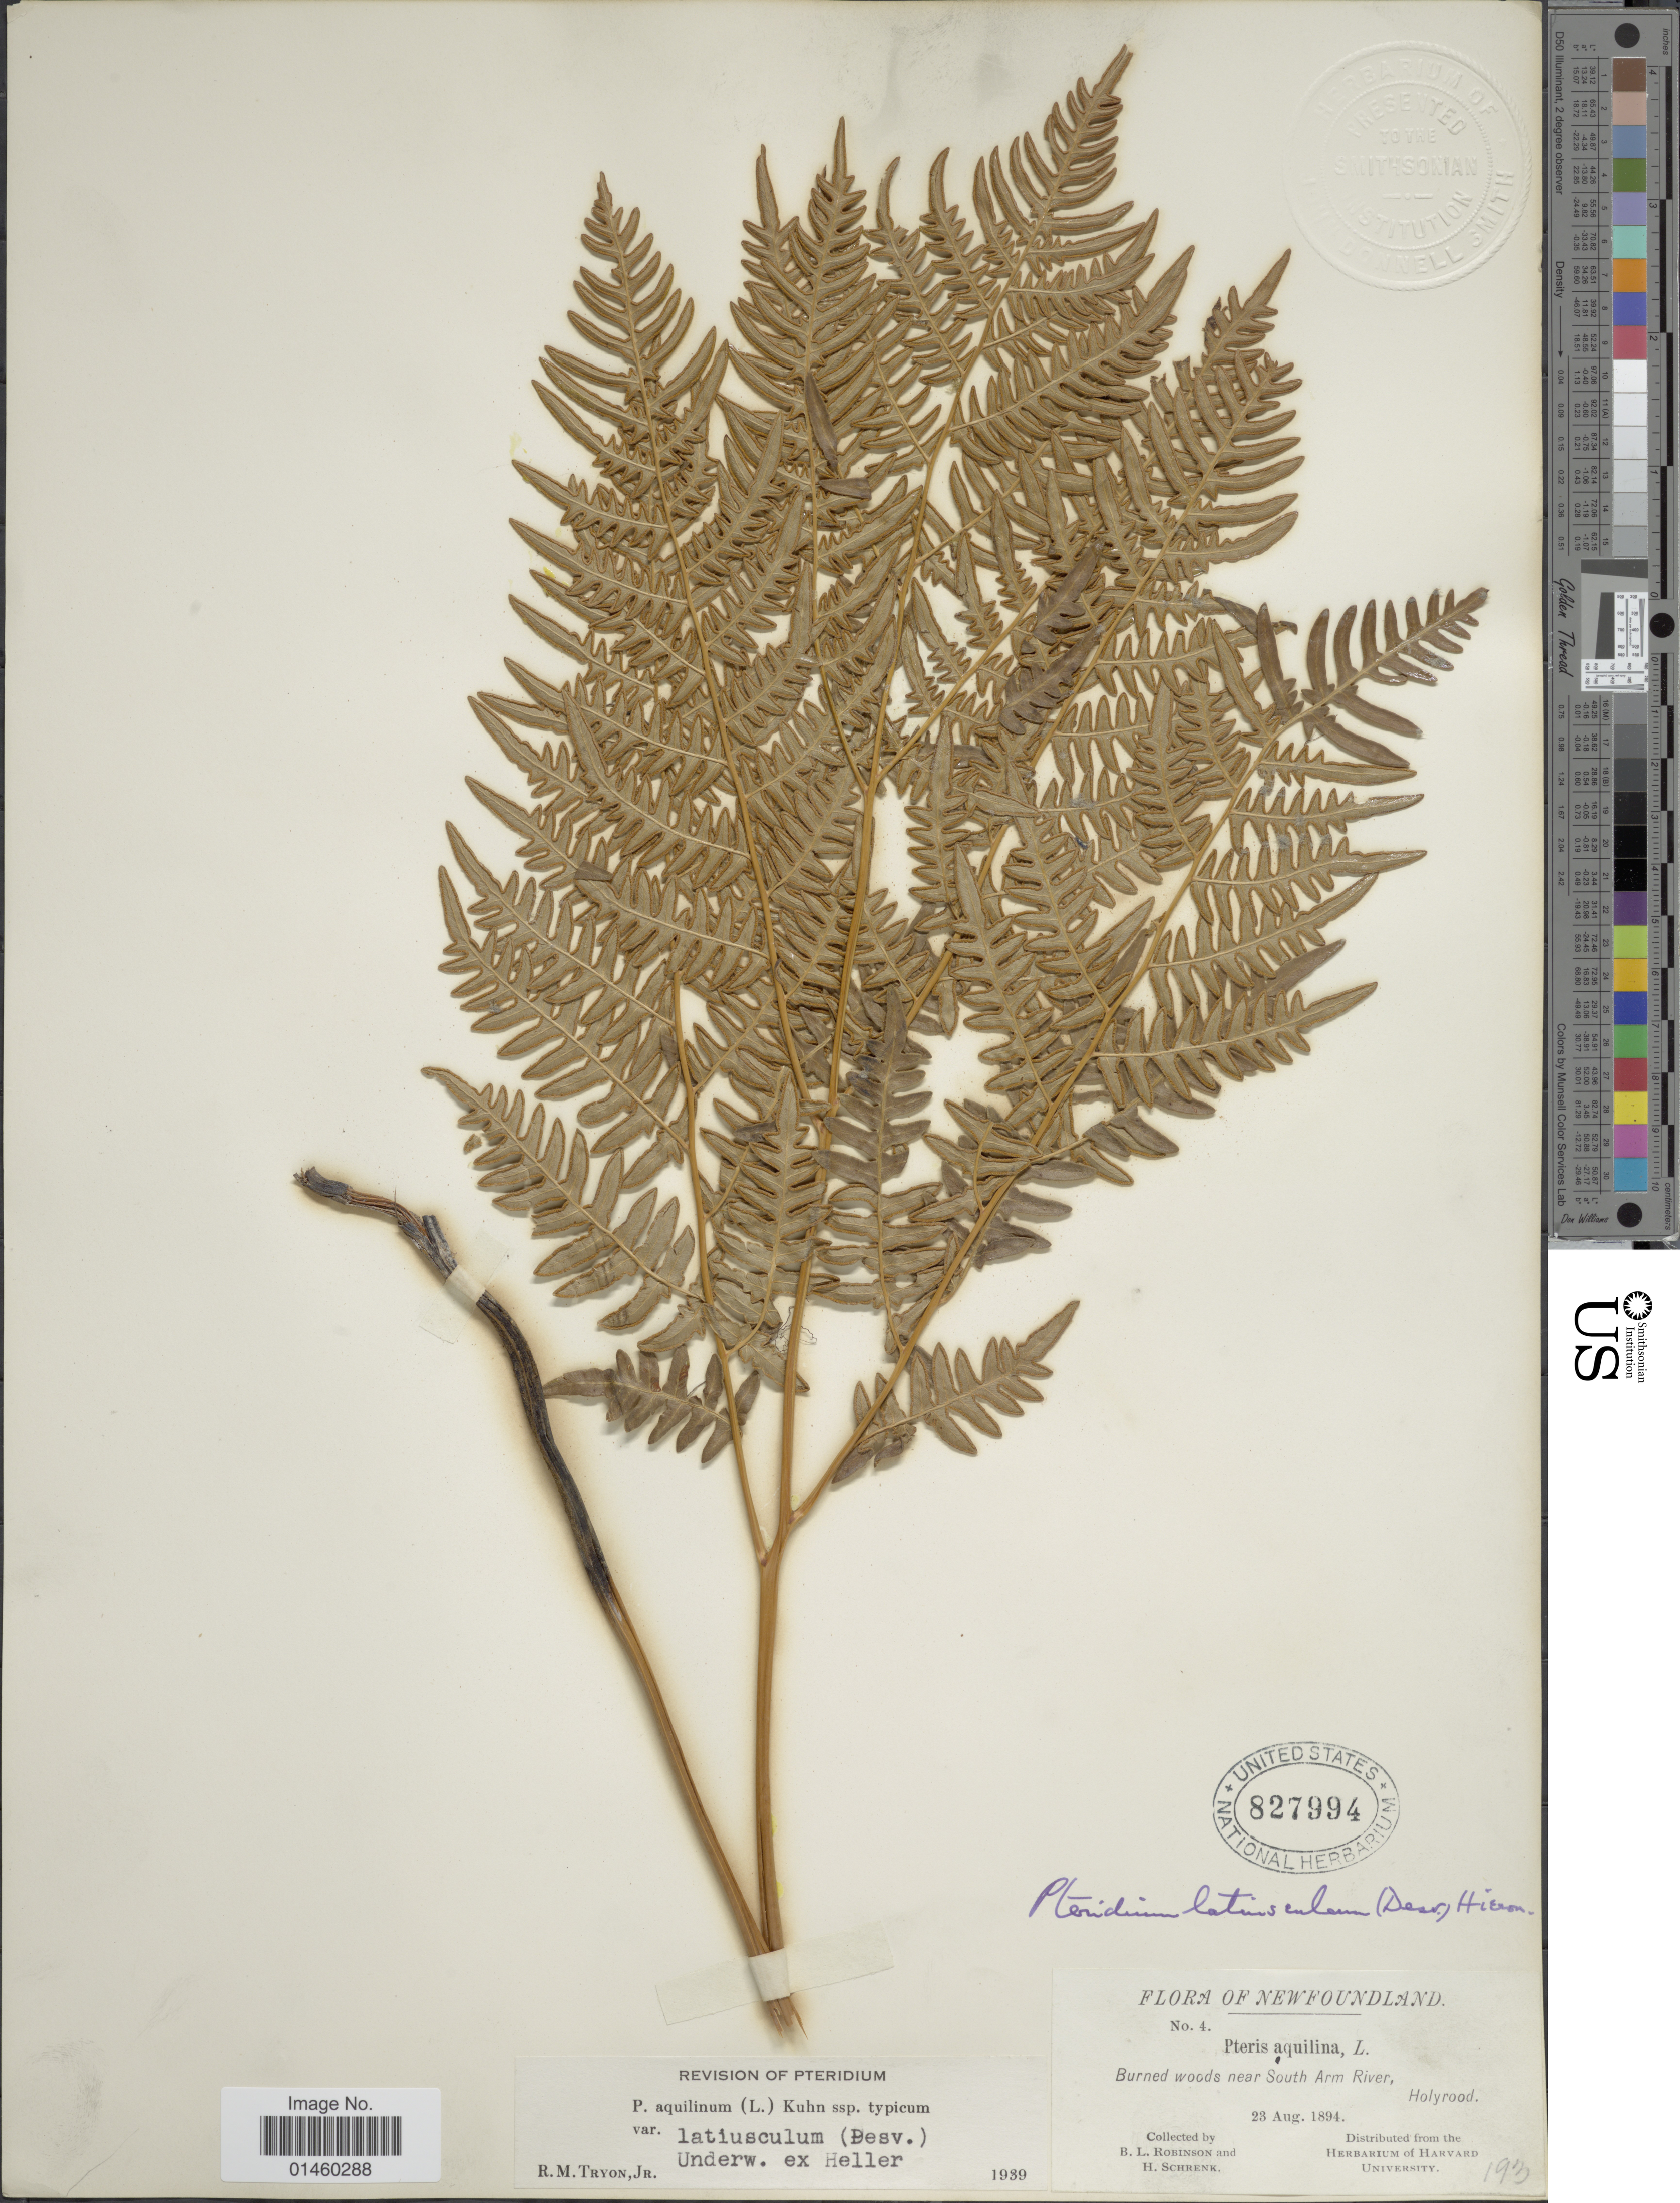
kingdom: Plantae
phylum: Tracheophyta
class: Polypodiopsida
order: Polypodiales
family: Dennstaedtiaceae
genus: Pteridium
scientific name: Pteridium aquilinum var. latiusculum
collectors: B. L. Robinson & H. v. Schrenk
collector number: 4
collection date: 1894-08-23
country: Canada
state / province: Newfoundland and Labrador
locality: Burned woods near South Arm River, Holyrood.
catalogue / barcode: US 827994